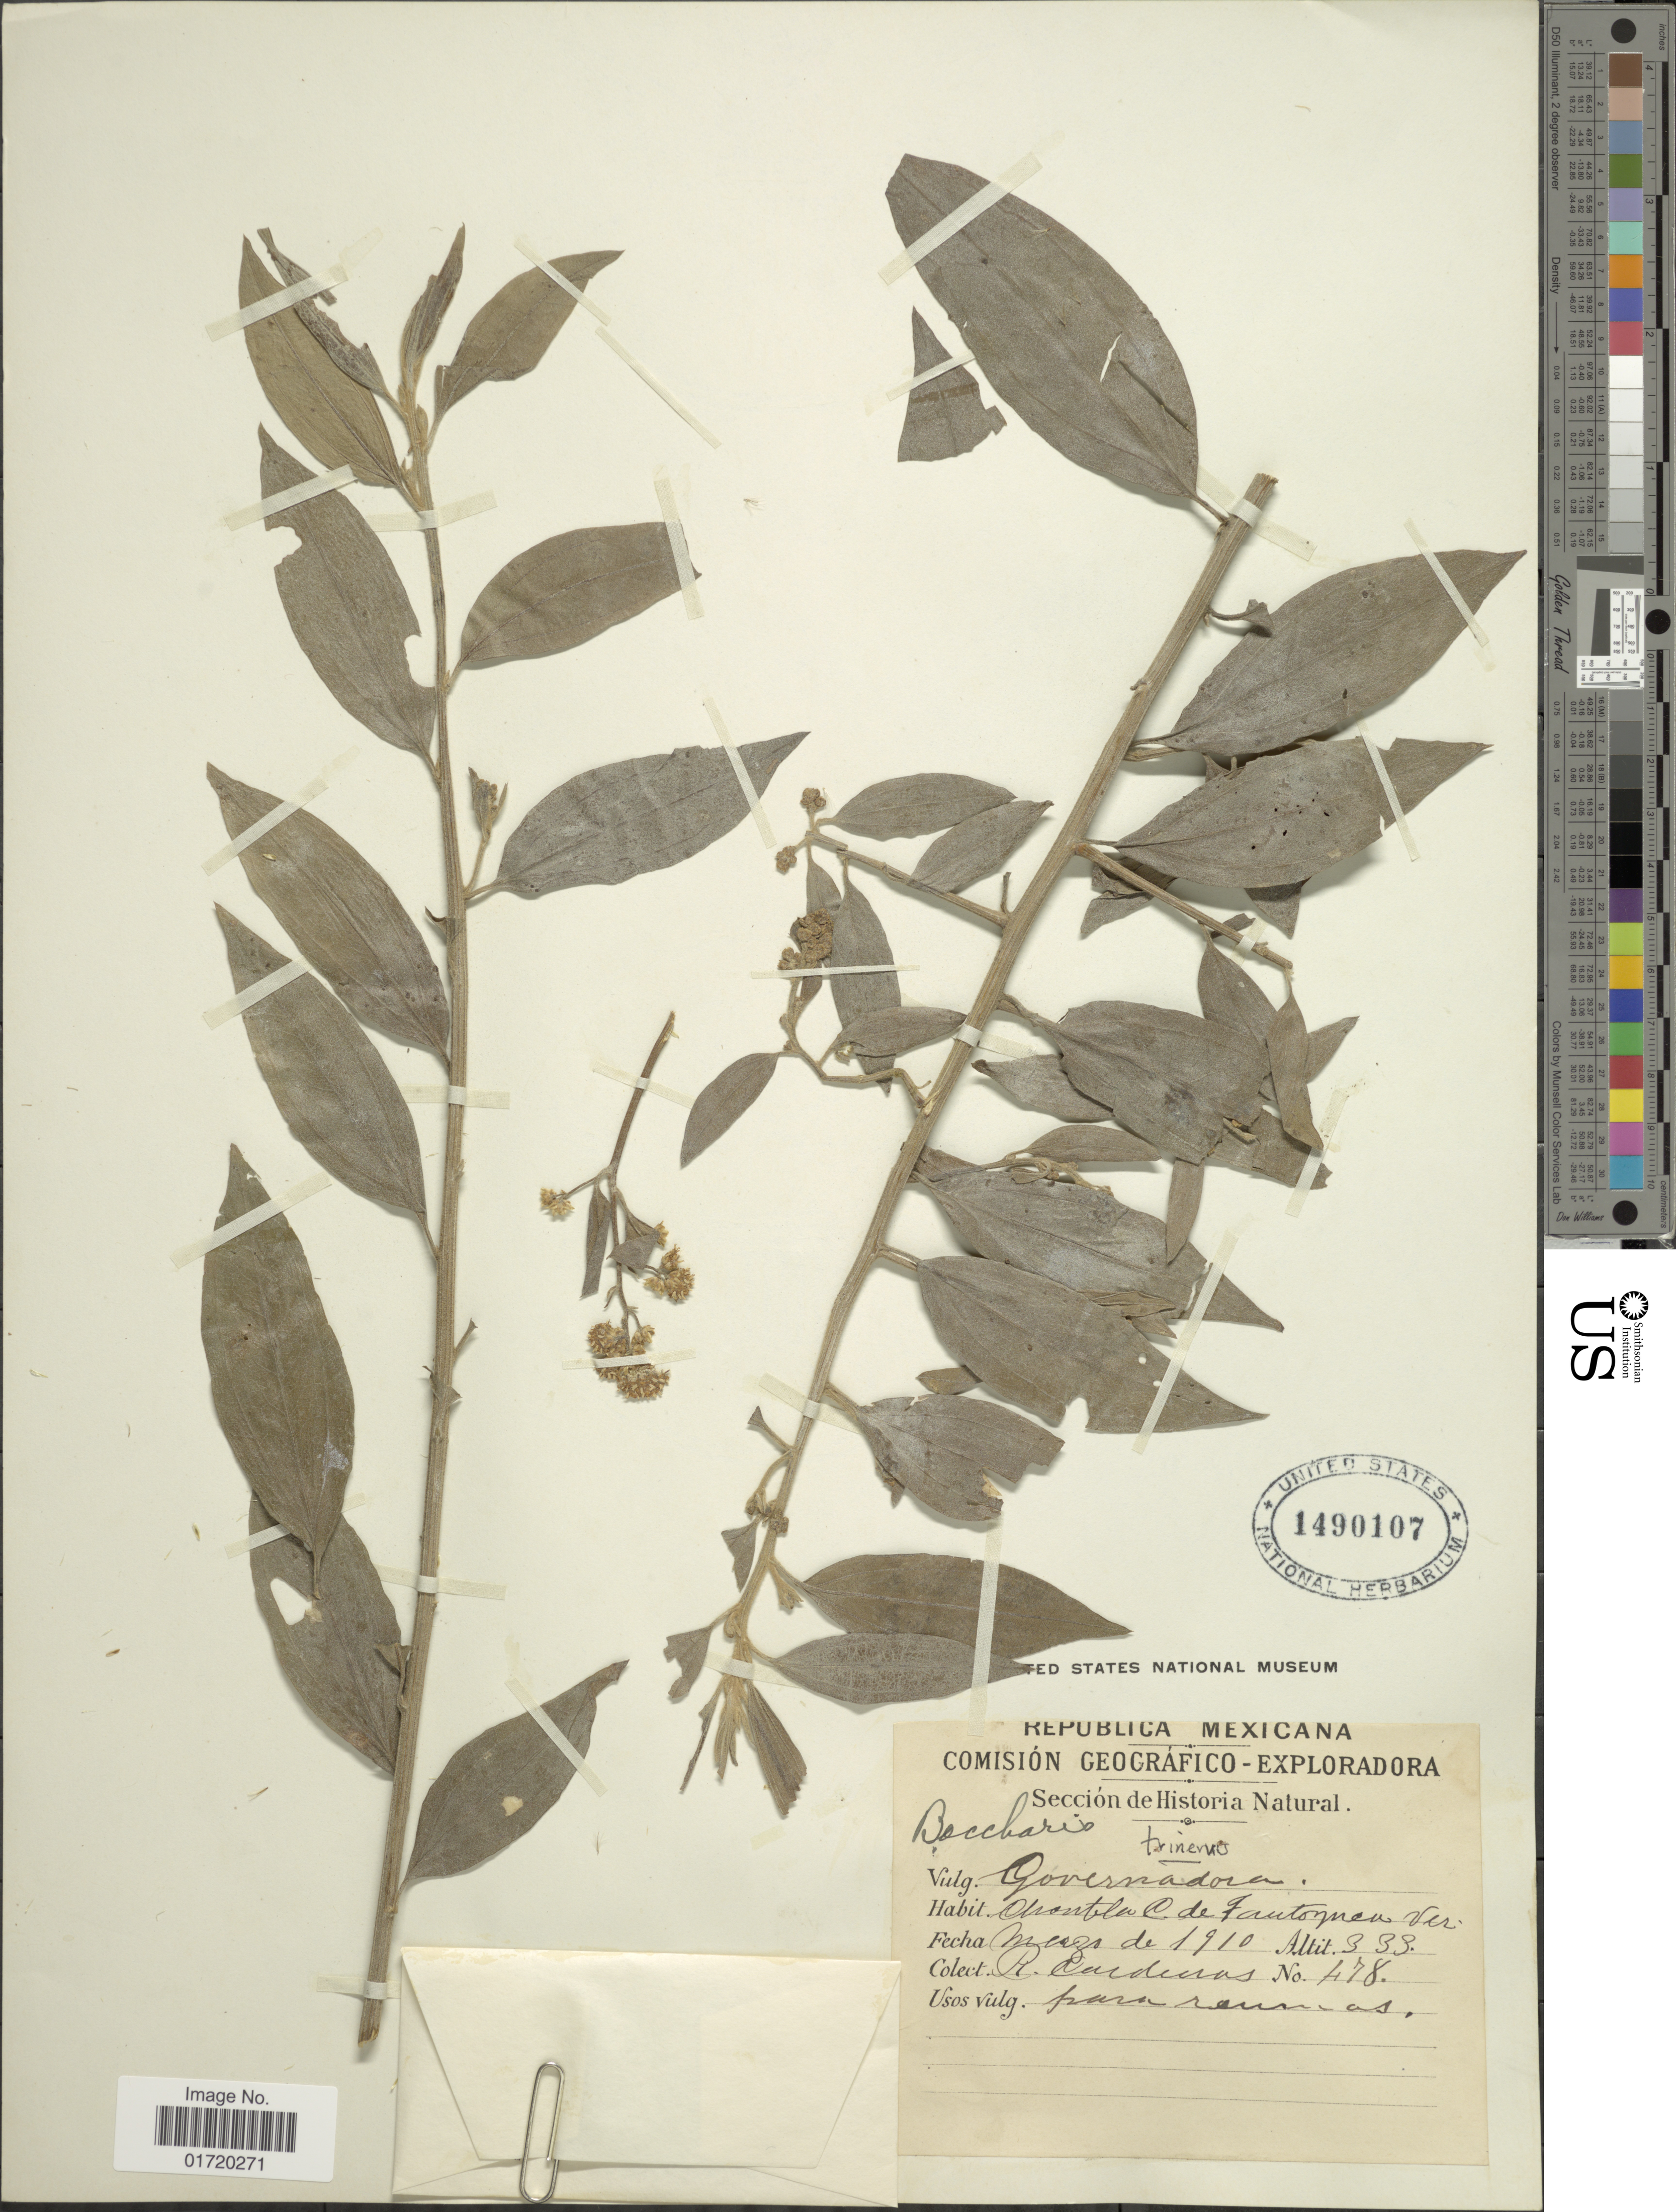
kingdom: Plantae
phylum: Tracheophyta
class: Magnoliopsida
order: Asterales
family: Asteraceae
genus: Baccharis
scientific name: Baccharis trinervis var. rhexioides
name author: (Kunth) Baker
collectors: R. Cárdenas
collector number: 478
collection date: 1910-03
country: Mexico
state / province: Veracruz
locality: Republica Mexicana, Chontla C. de Tantoyuca Ver.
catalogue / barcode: US 1490107